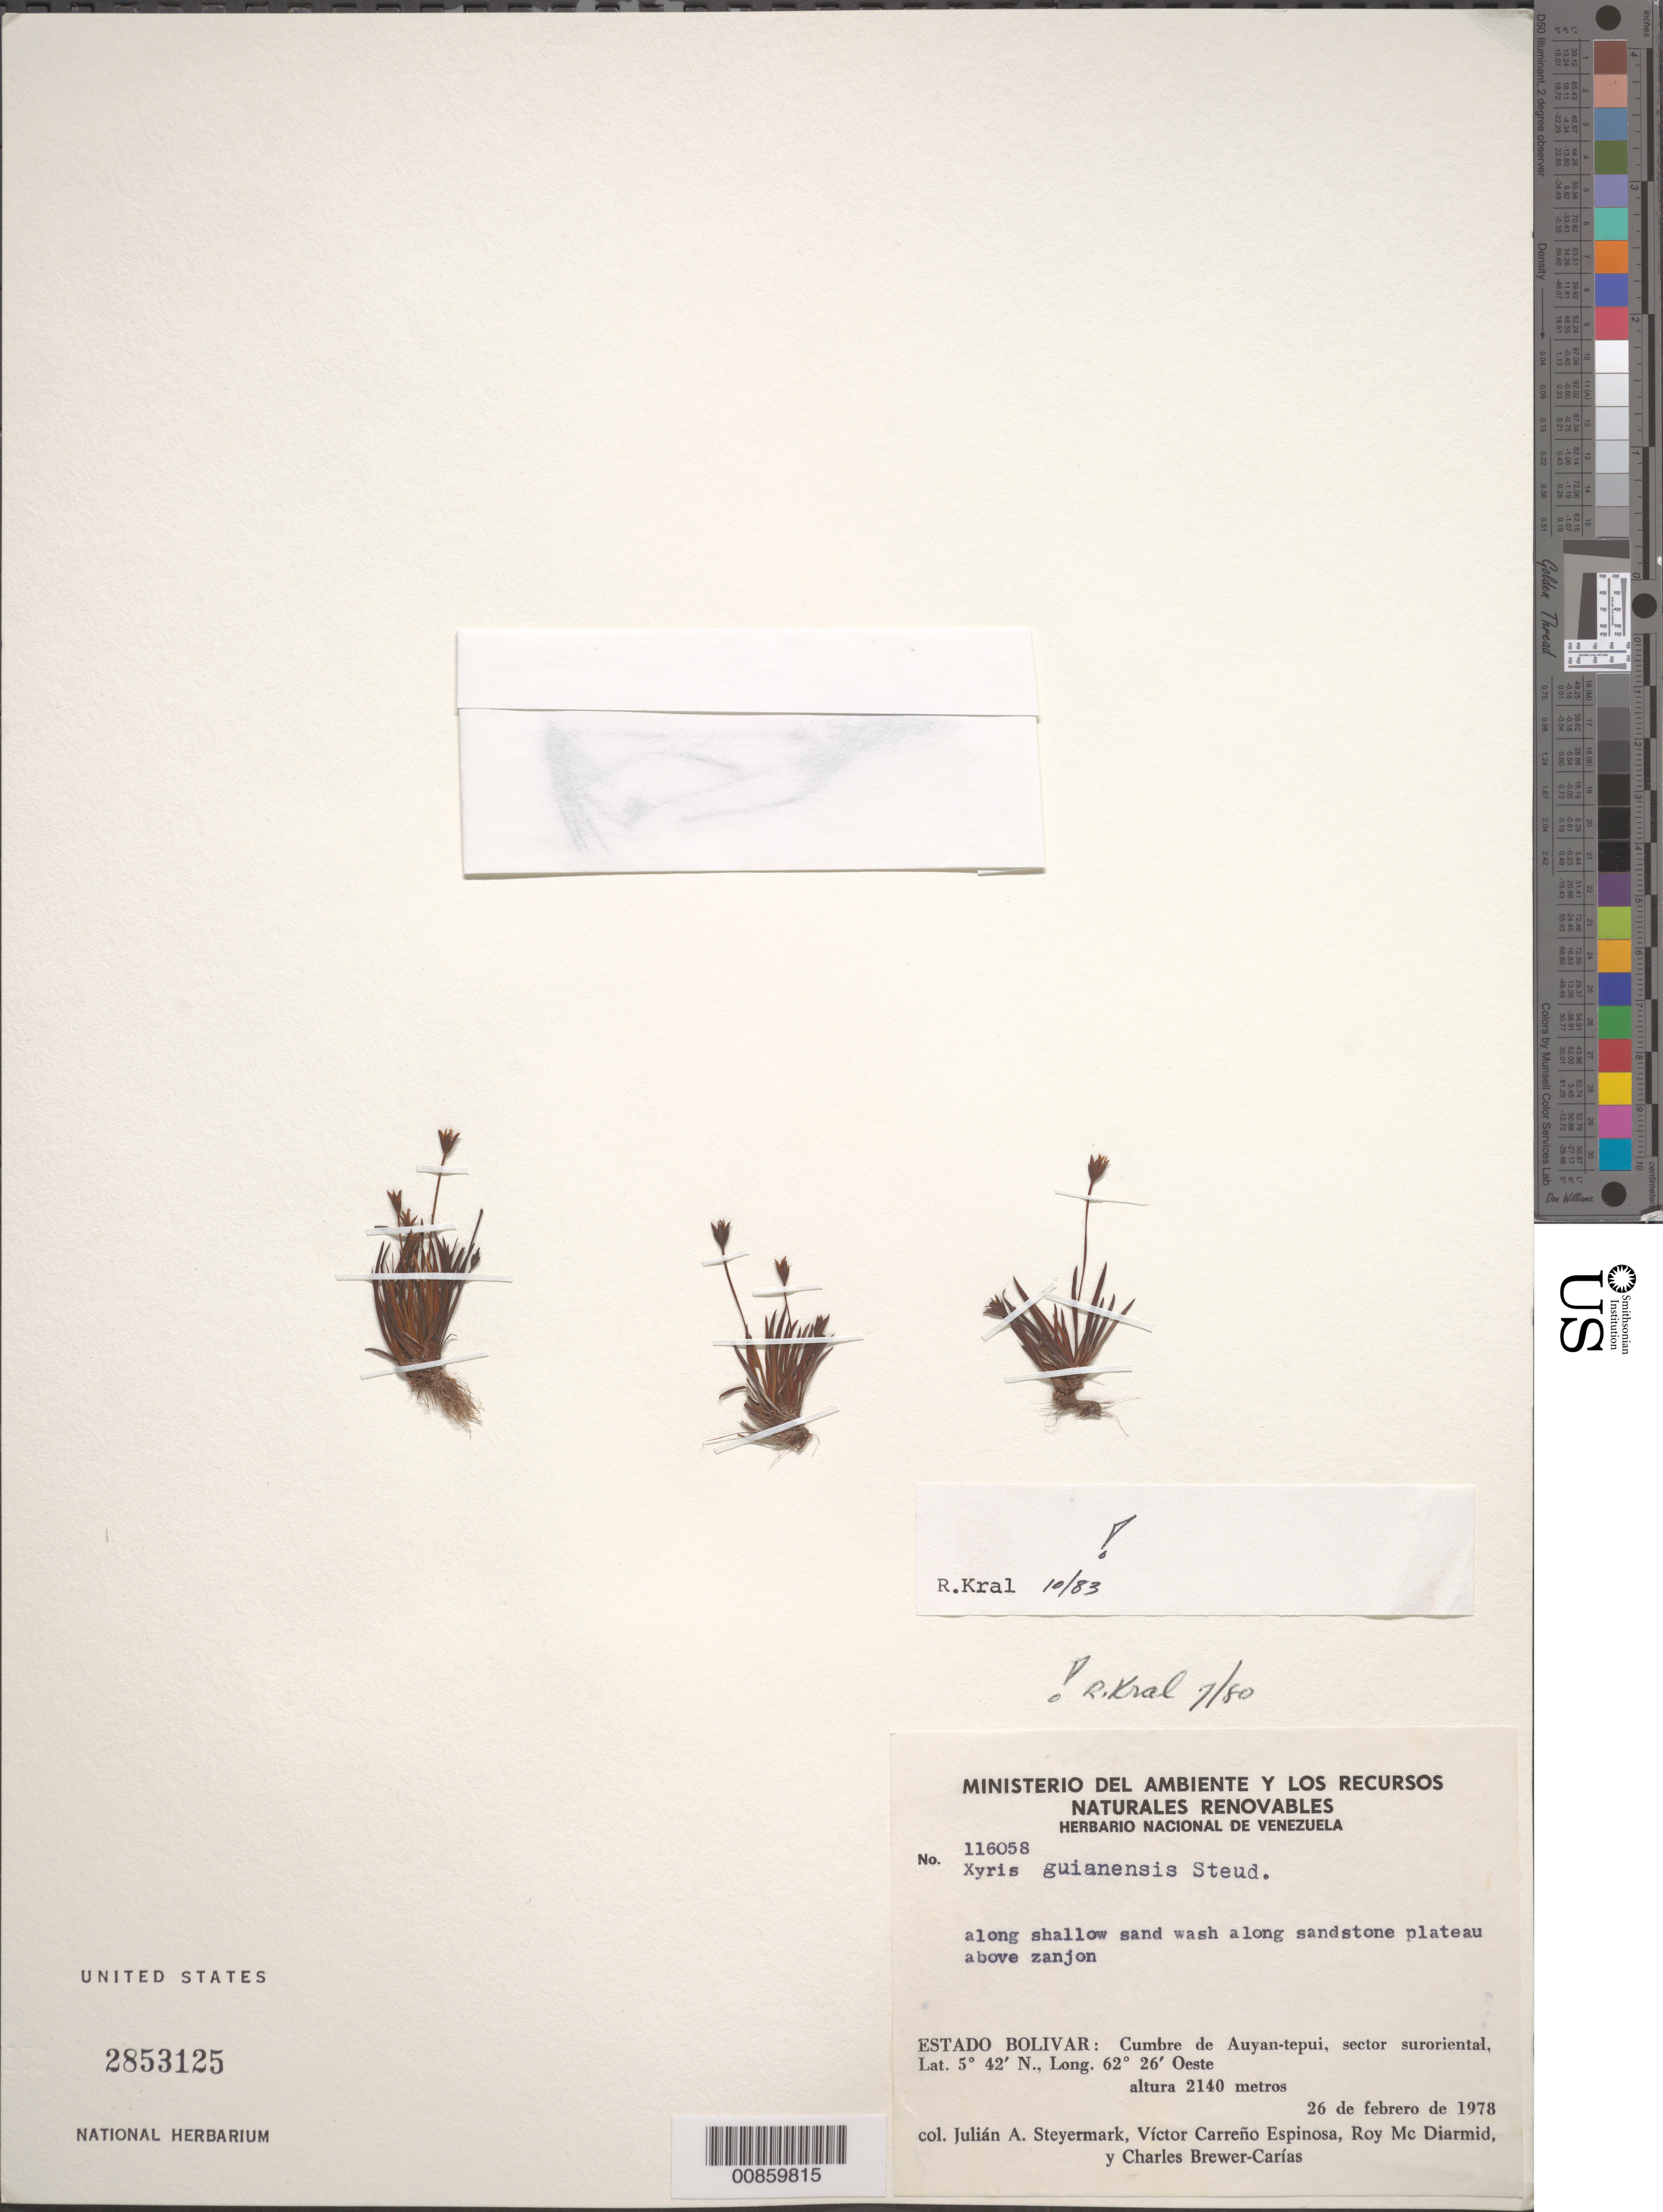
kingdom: Plantae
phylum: Tracheophyta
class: Liliopsida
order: Poales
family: Xyridaceae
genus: Xyris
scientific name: Xyris guianensis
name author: Steud.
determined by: Kral, Robert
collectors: J. Steyermark, V. Carreño E., R. Mc Diarmid & C. Brewer-Carias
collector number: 116058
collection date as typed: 26-Feb-78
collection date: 1978-02-26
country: Venezuela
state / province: Bolívar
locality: Auyan-tepuí cumbre (summit), sector suroriental; above zanjon.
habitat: Along shallow sand wash along sandstone plateau.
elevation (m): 2140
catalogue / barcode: US 2853125